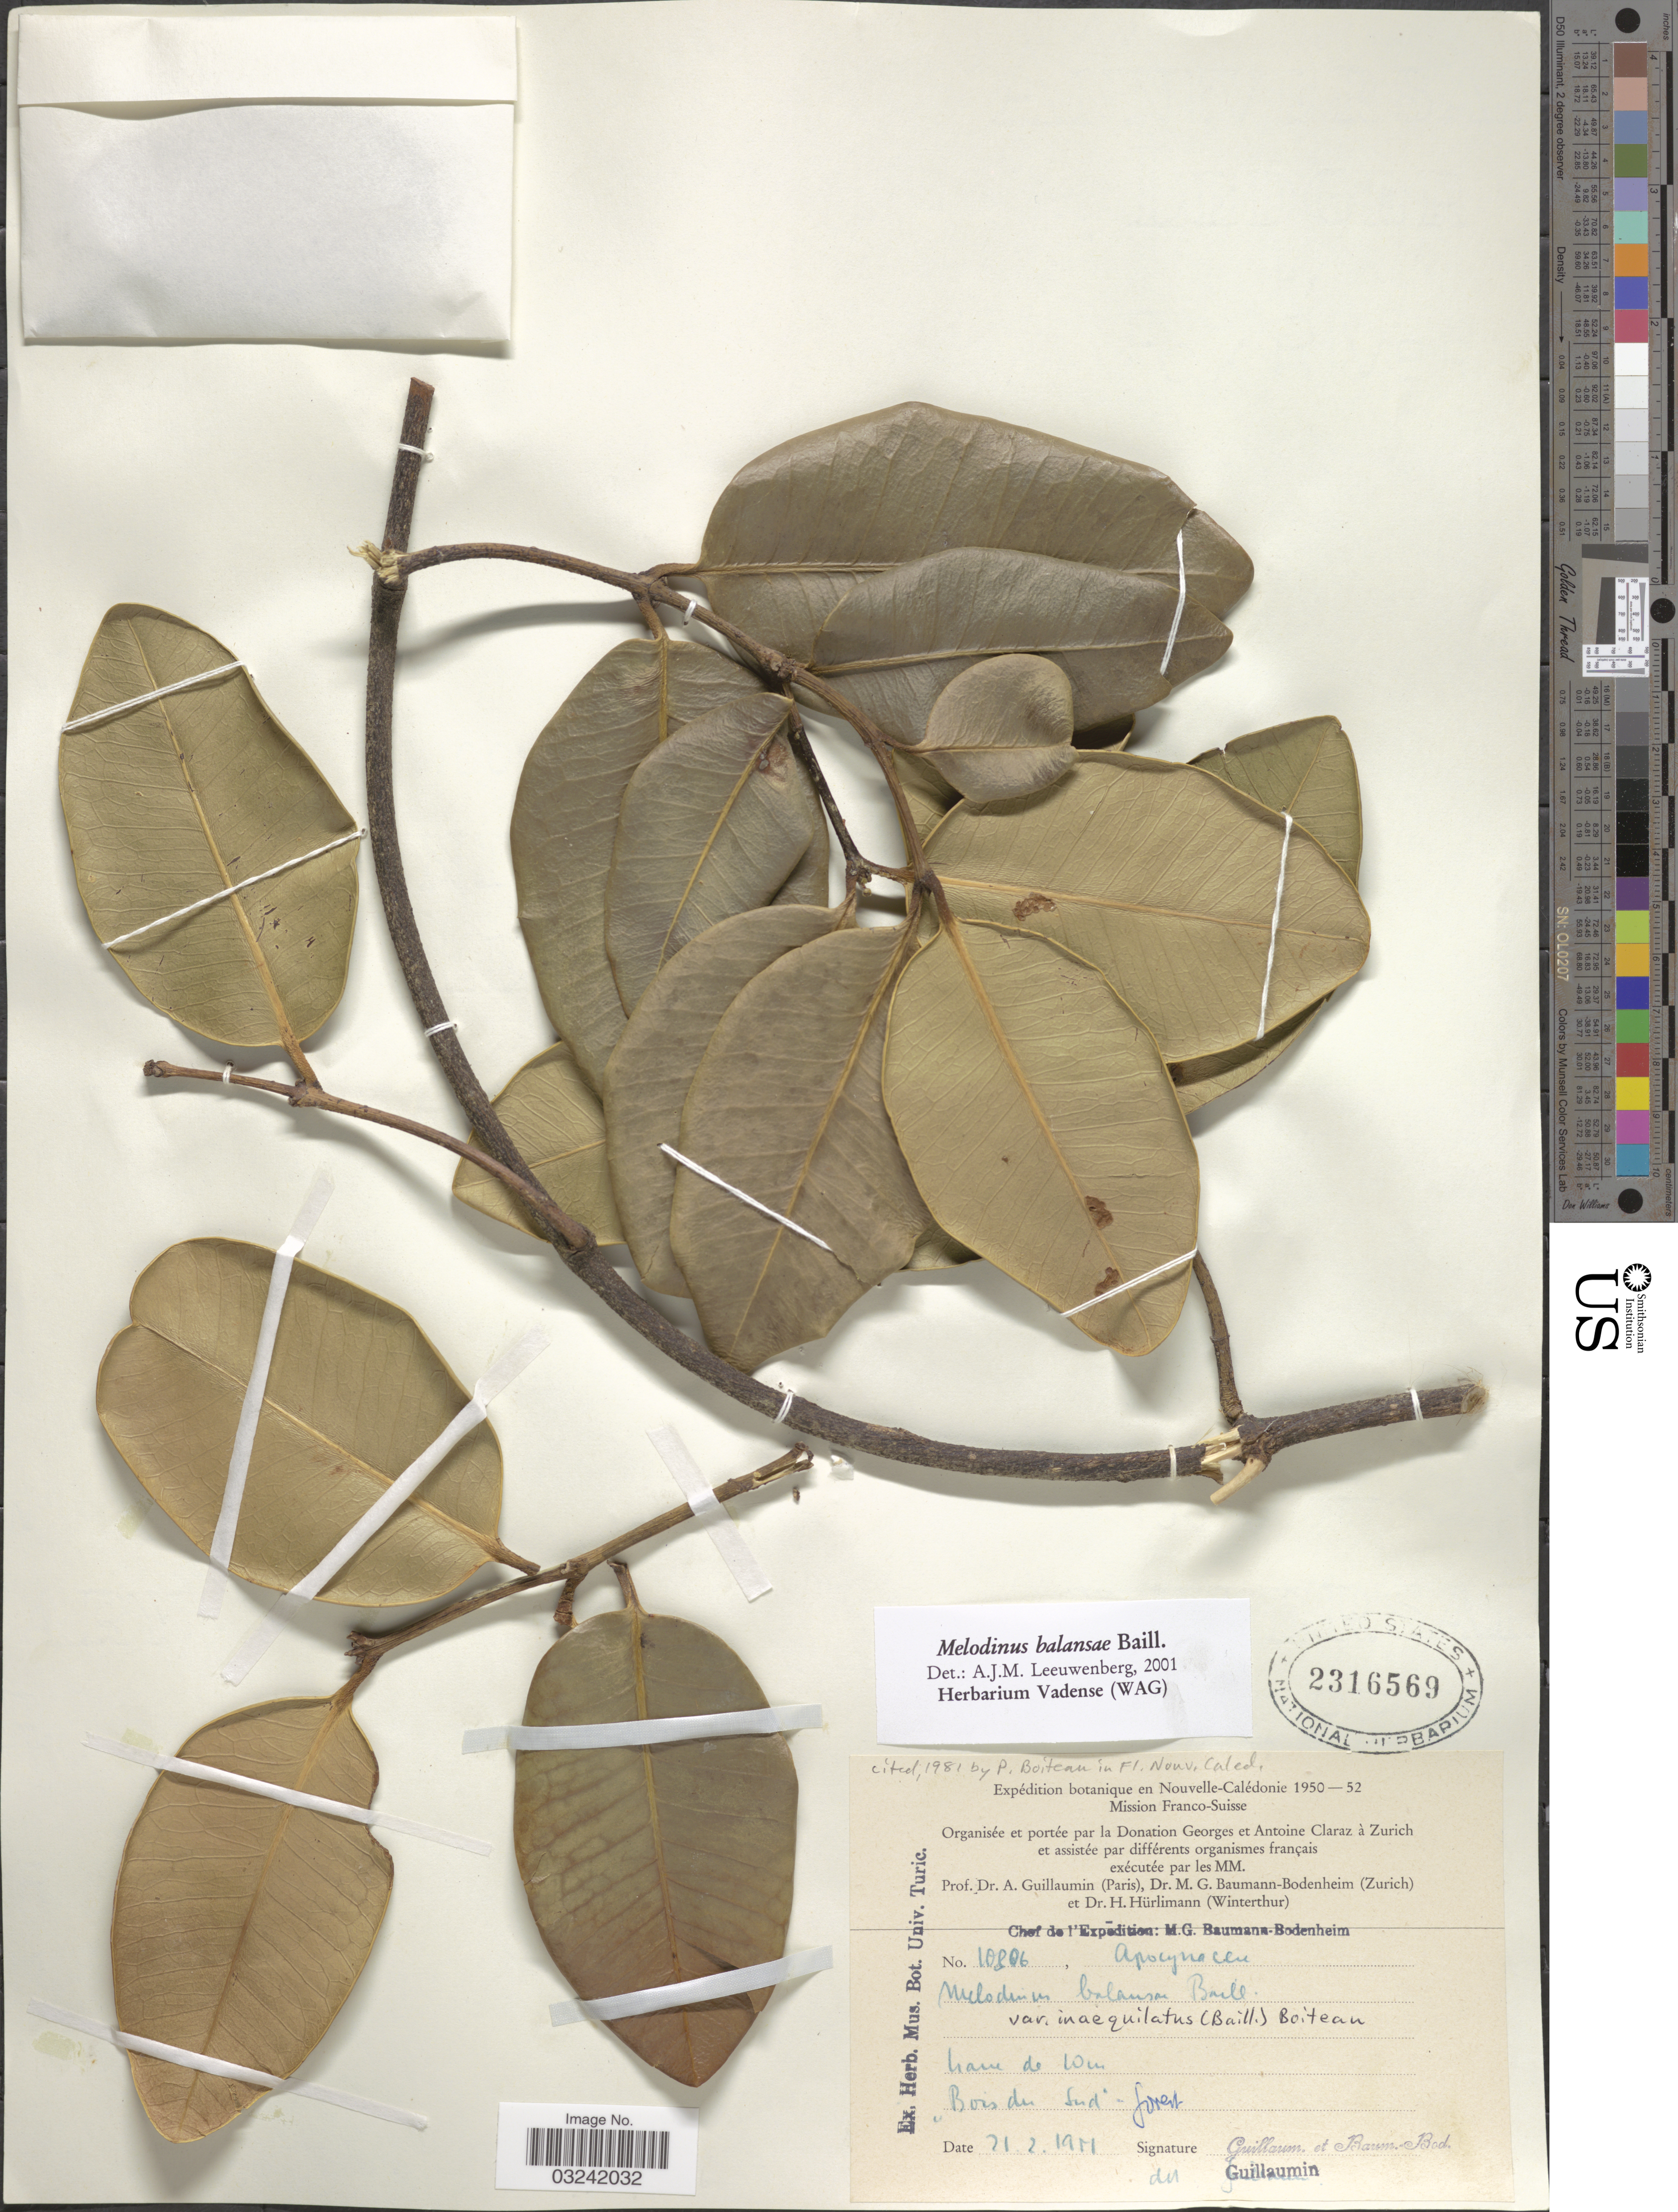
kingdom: Plantae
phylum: Tracheophyta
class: Magnoliopsida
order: Gentianales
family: Apocynaceae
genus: Melodinus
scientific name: Melodinus balansae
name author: Baill.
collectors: A. Guillaumin & M. G. Baumann-Bodenheim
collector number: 10806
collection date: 1951-02-21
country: New Caledonia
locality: Nouvelle-Calédonie, Bords du Sud.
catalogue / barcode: US 2316569